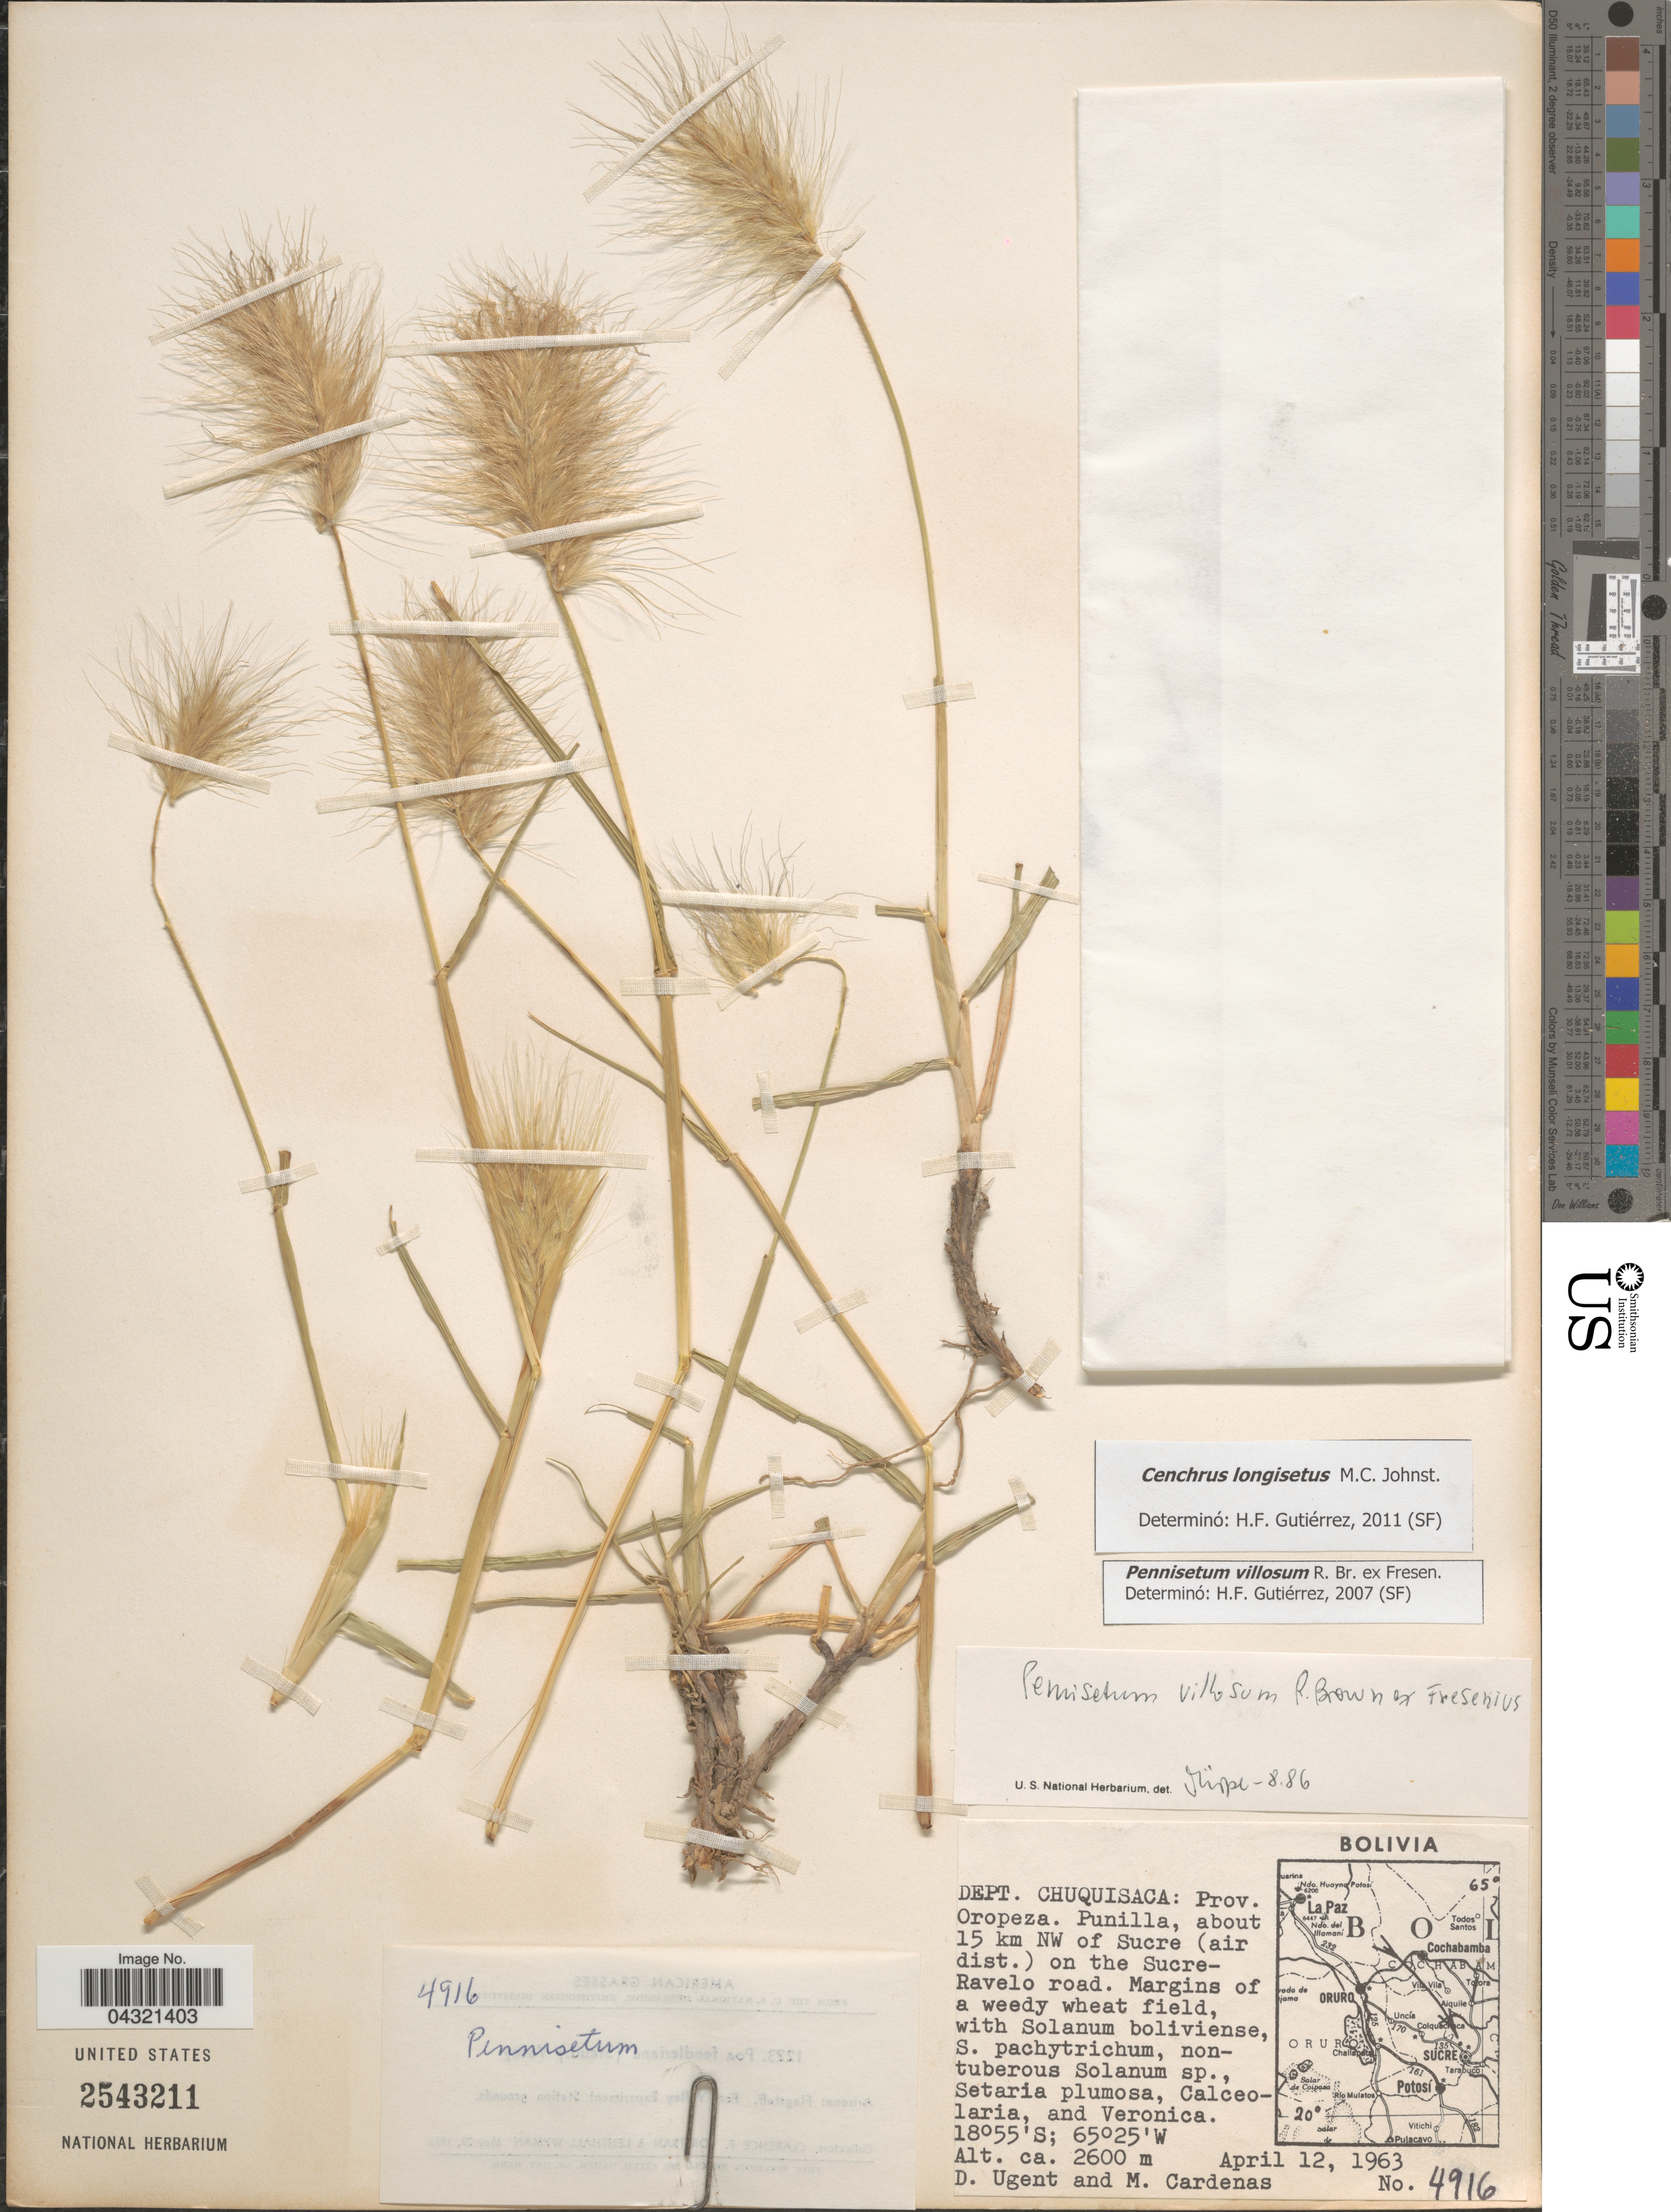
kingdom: Plantae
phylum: Tracheophyta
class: Liliopsida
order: Poales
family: Poaceae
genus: Cenchrus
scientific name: Cenchrus latifolius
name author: (Spreng.) Morrone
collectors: D. Ugent & M. Cárdenas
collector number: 4916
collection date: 1963-04-12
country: Bolivia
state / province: Chuquisaca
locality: Dept. Chuquisaca: Prov. Oropeza. Punilla, about 15 km NW of Sucre (air dist.) on the Sucre-Ravelo road.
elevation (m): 2600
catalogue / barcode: US 2543211